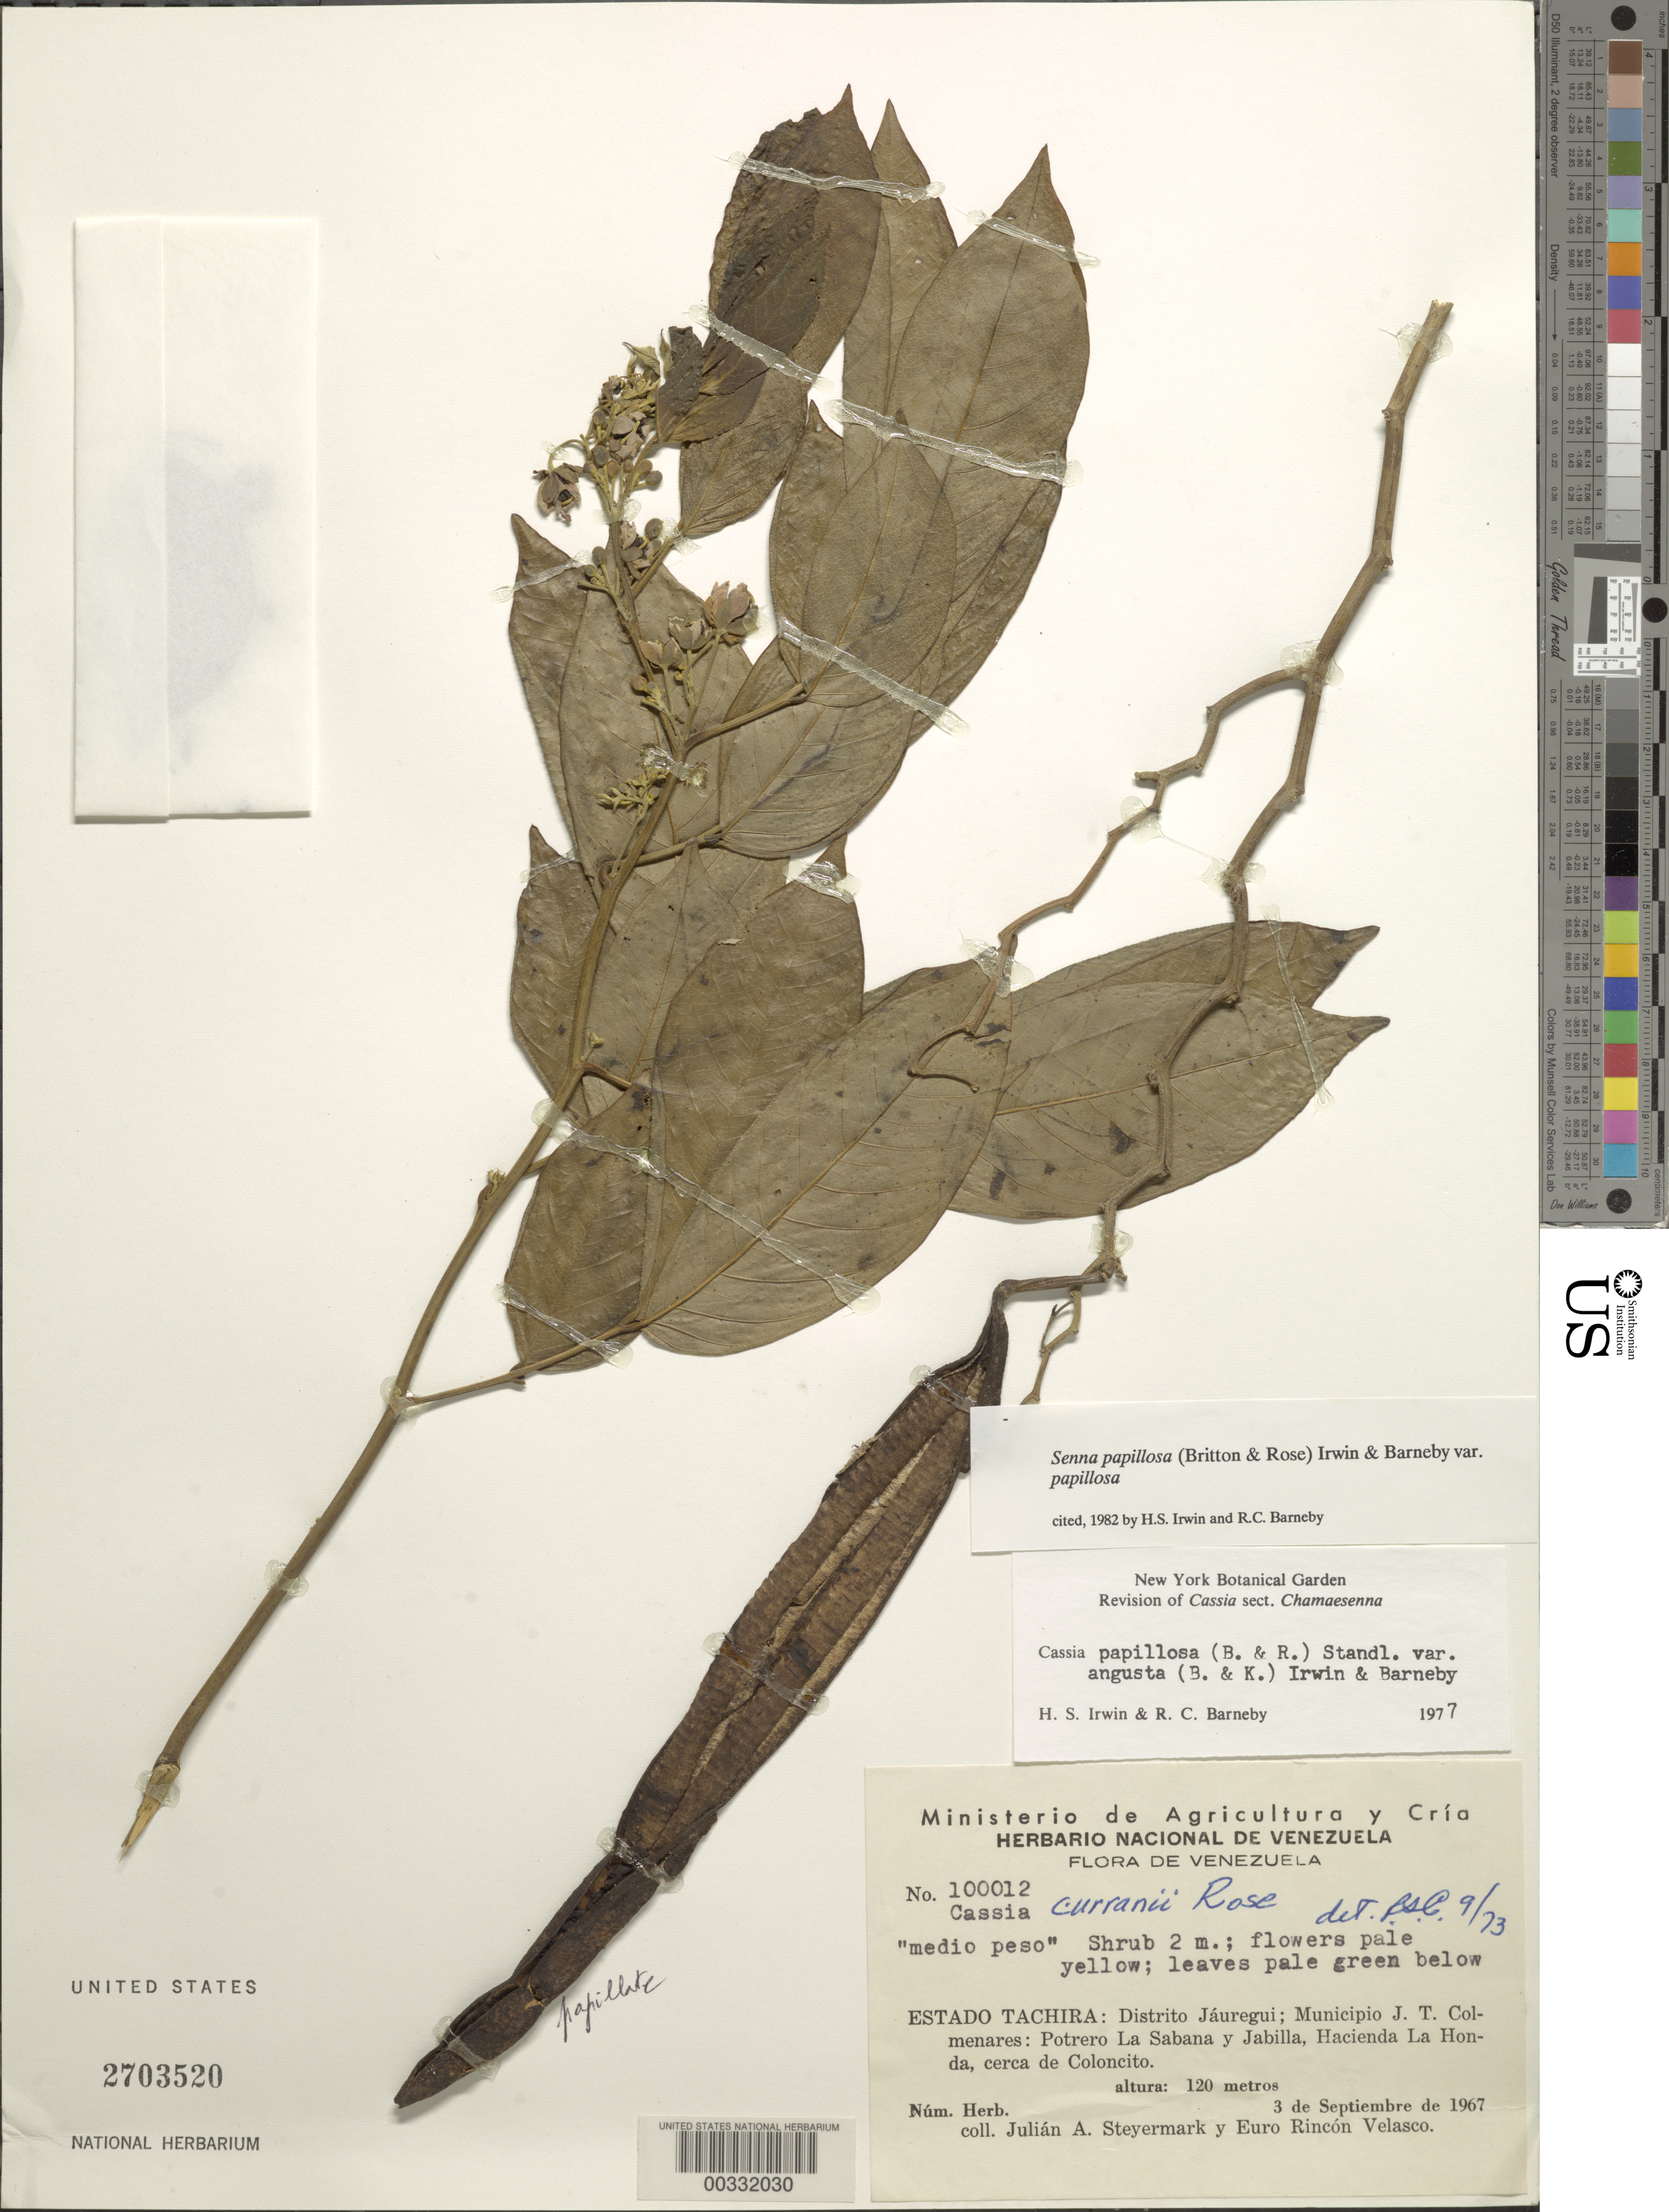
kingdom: Plantae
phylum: Tracheophyta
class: Magnoliopsida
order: Fabales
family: Fabaceae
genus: Senna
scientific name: Senna papillosa var. papillosa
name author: (Britton & Rose) H.S. Irwin & Barneby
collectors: J. Steyermark & E. Velasco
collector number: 100012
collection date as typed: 03 Sep 1967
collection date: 1967-09-03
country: Venezuela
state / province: Tachira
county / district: Jauregui Dist.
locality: J.t. colmenares mun.; potrero la sabana y jabilla, hacienda la honda, cerca de coloncito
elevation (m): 120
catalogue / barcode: US 27003520